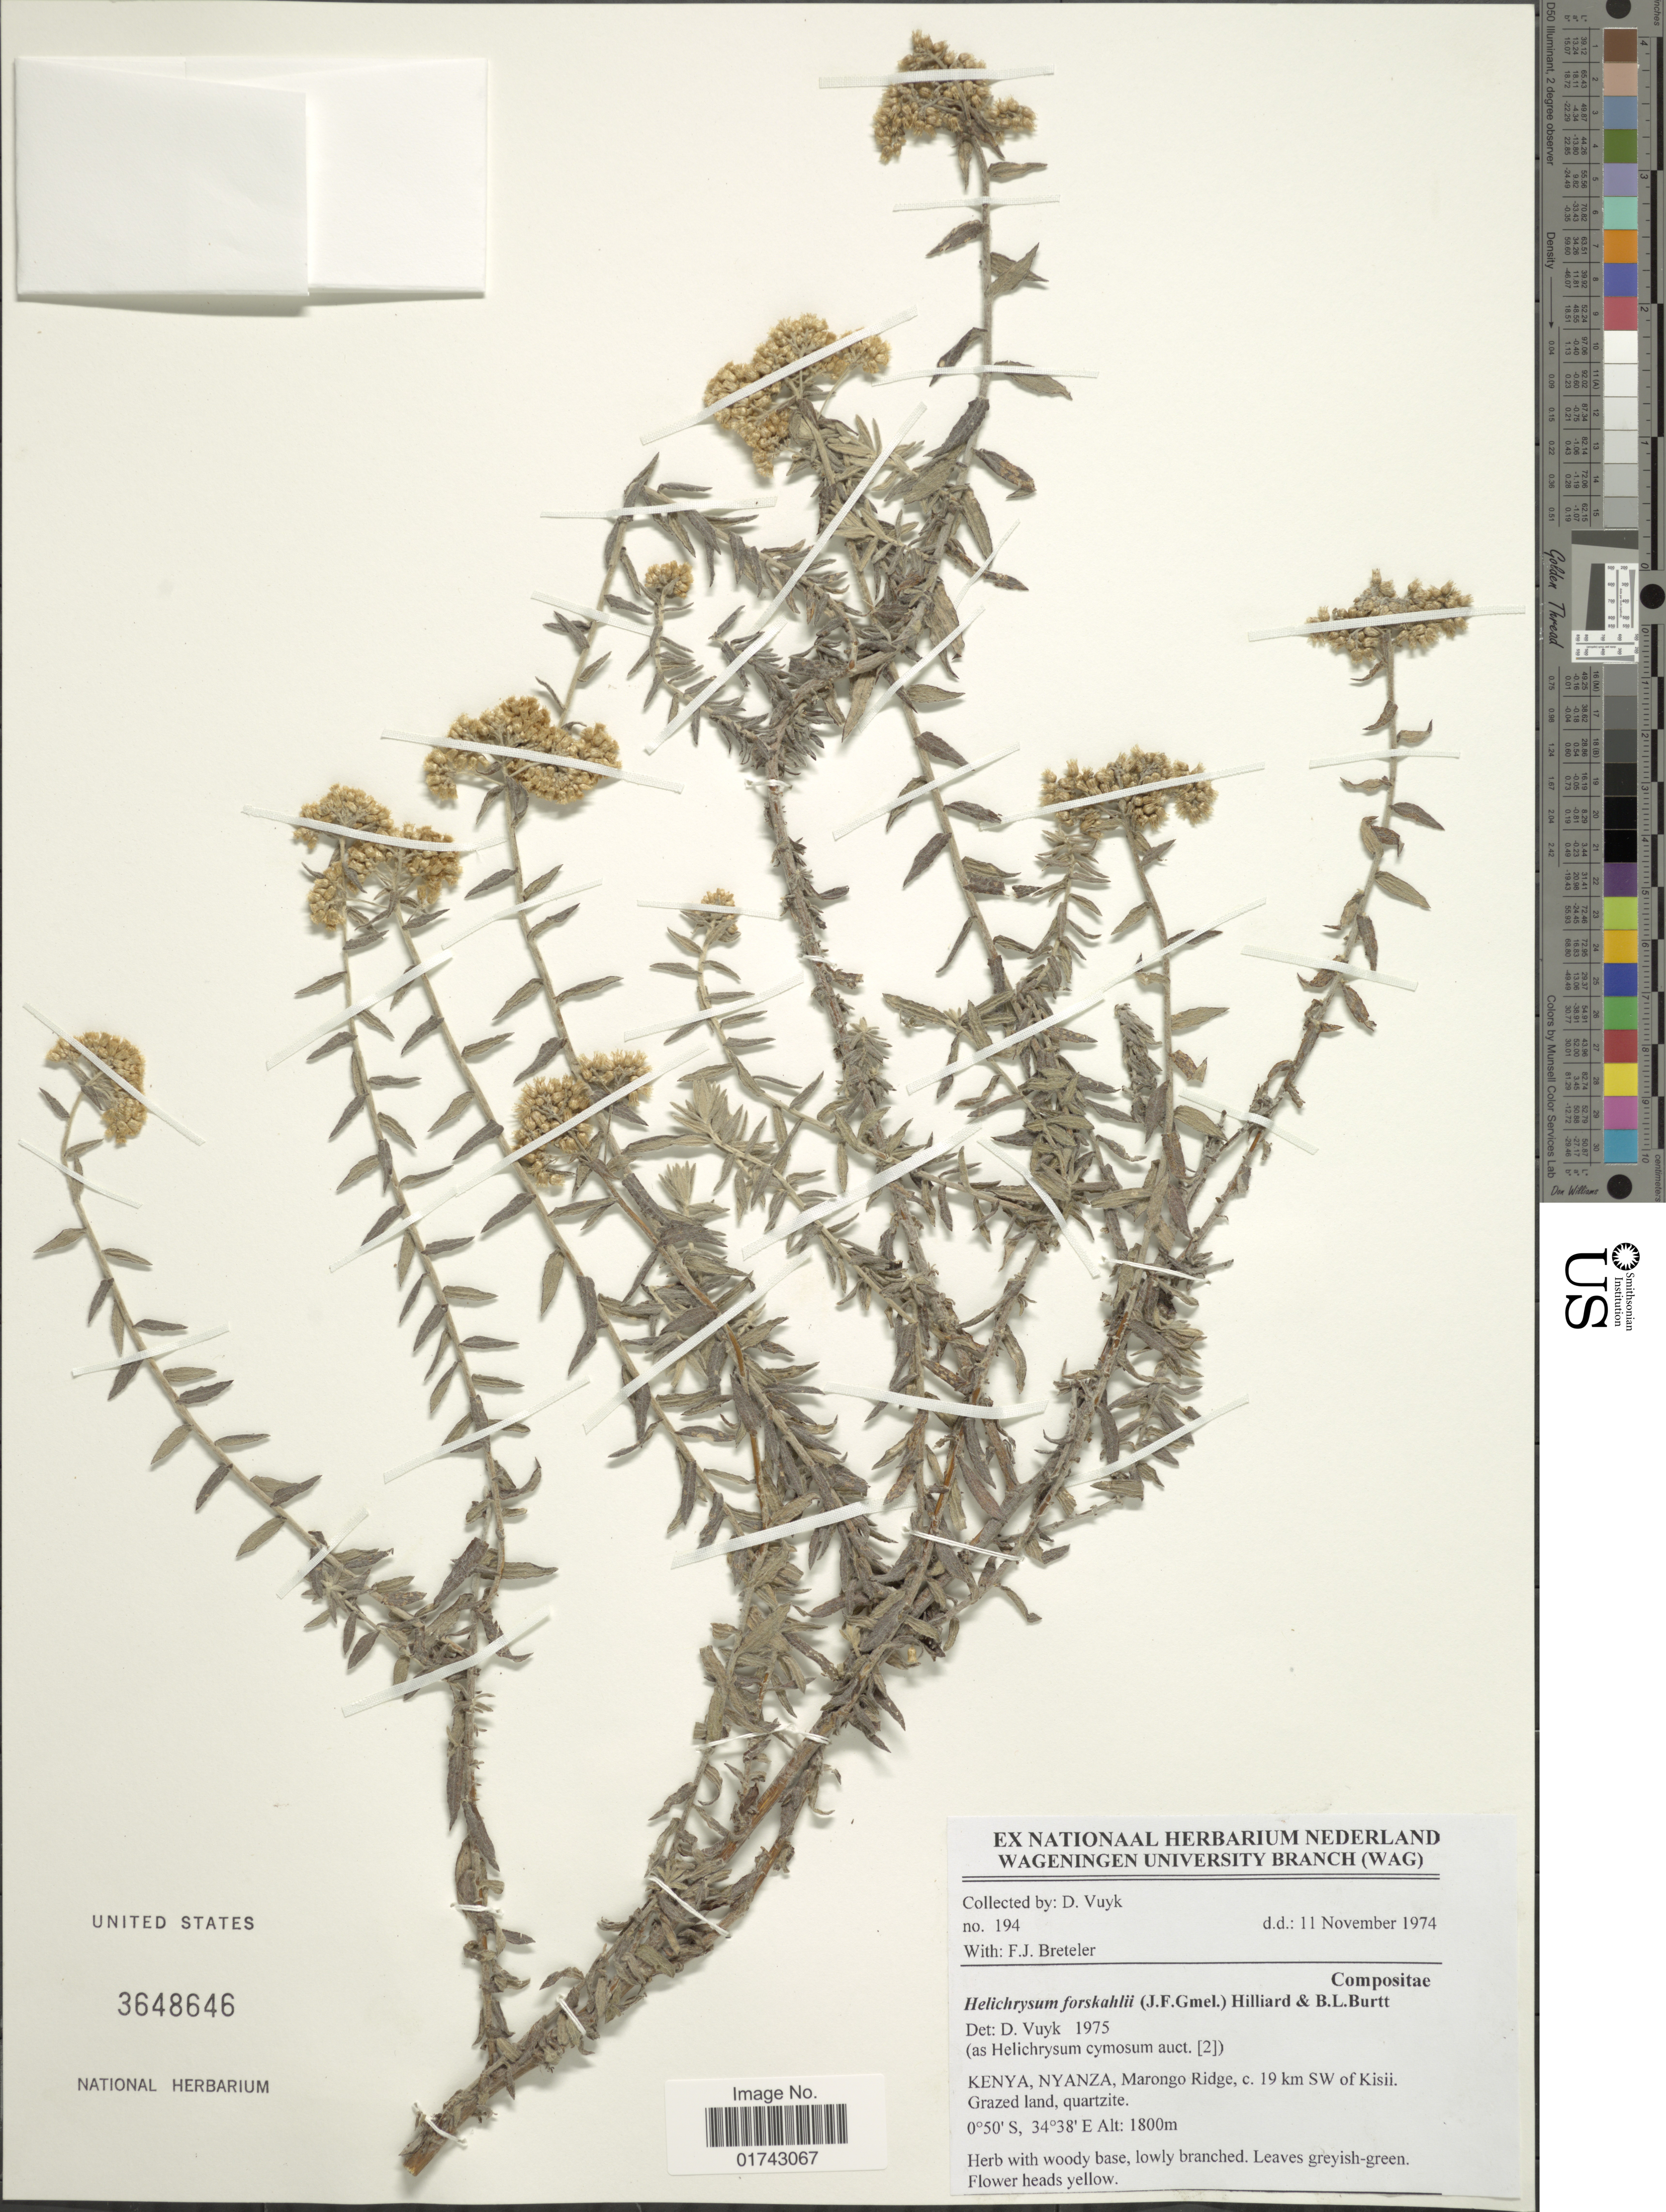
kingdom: Plantae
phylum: Tracheophyta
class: Magnoliopsida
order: Asterales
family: Asteraceae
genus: Helichrysum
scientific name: Helichrysum forskahlii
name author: (J.F. Gmel.) Hilliard & B.L. Burtt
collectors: D. Vuyk & F. J. Breteler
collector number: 194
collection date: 1974-11-11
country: Kenya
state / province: Kisii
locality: Kenya, Nyanza, Marongo Ridge, 19 km SW of Kisii, Grazed land, quartzite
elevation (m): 1800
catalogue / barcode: US 3648646